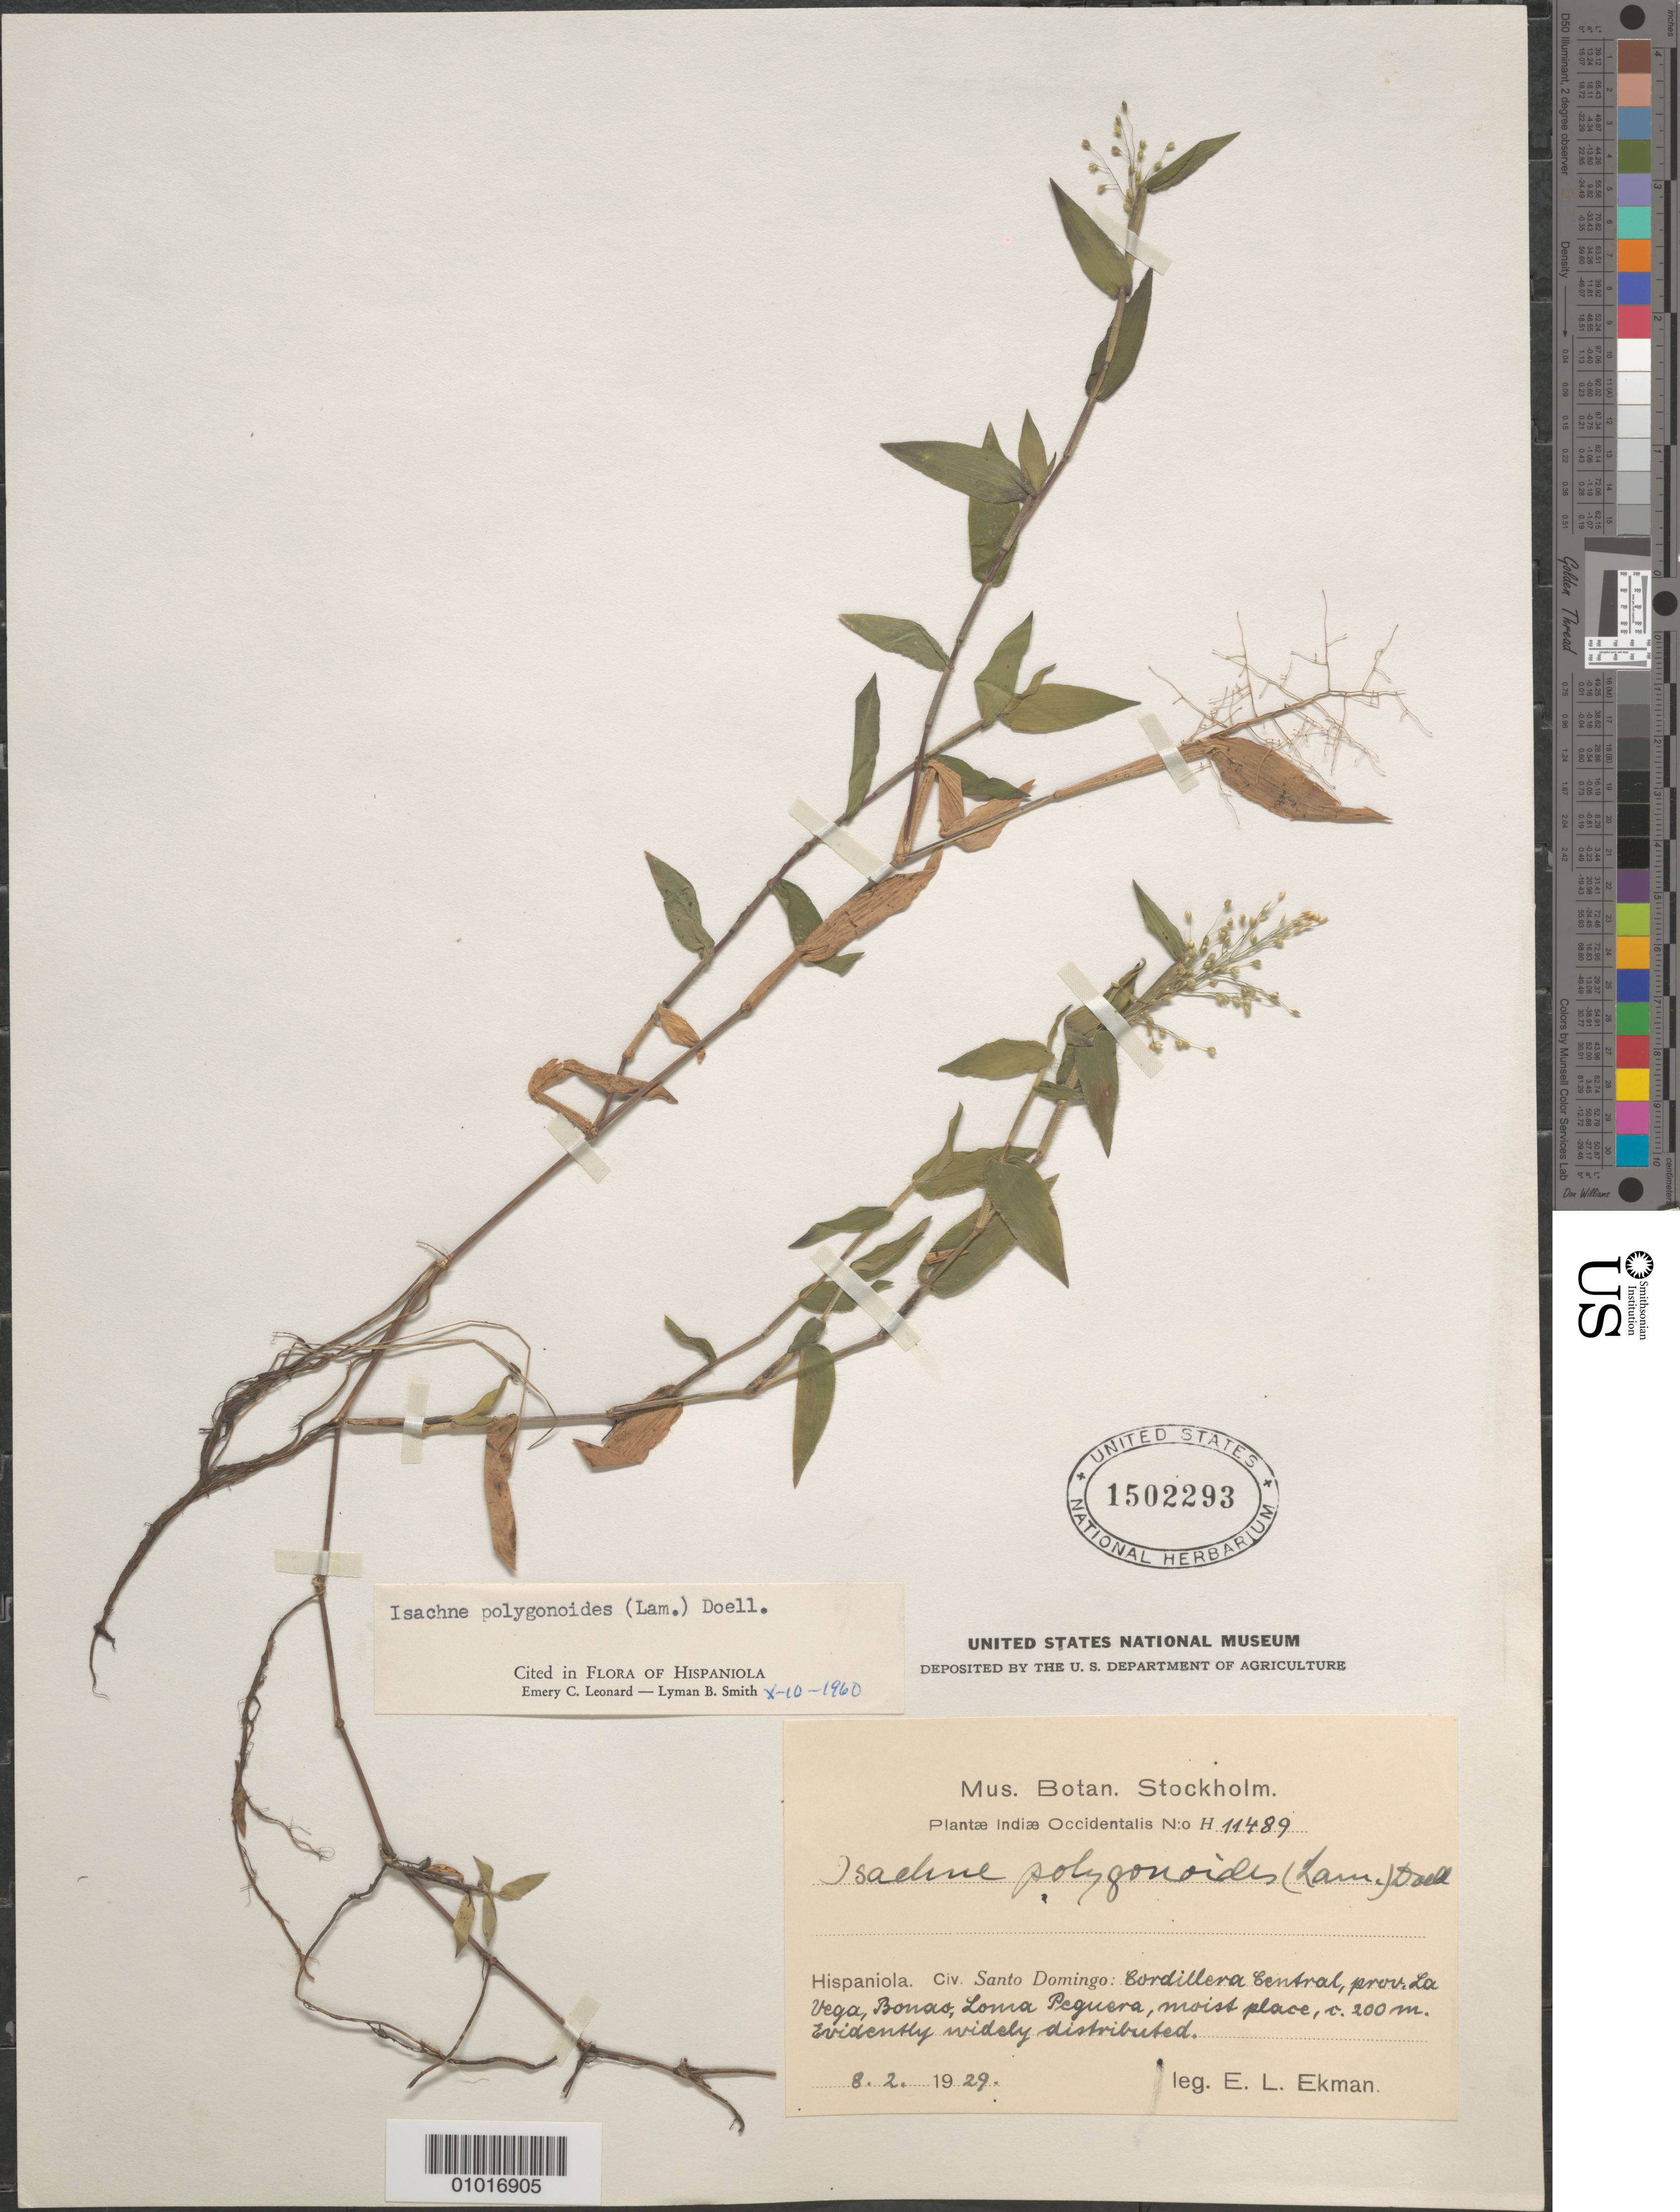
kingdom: Plantae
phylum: Tracheophyta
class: Liliopsida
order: Poales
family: Poaceae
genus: Isachne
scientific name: Isachne polygonoides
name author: (Lam.) Döll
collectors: E. L. Ekman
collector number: H 11489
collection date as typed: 02 Aug 1929 or 08 Feb 1929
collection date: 1929-02-08 or 1929-08-02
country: Dominican Republic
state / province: La Vega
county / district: Bonao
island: Hispaniola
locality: Cordillera Central, prov. La Vega, Bonao, Loma Peguera, moist places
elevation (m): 200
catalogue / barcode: US 1502293